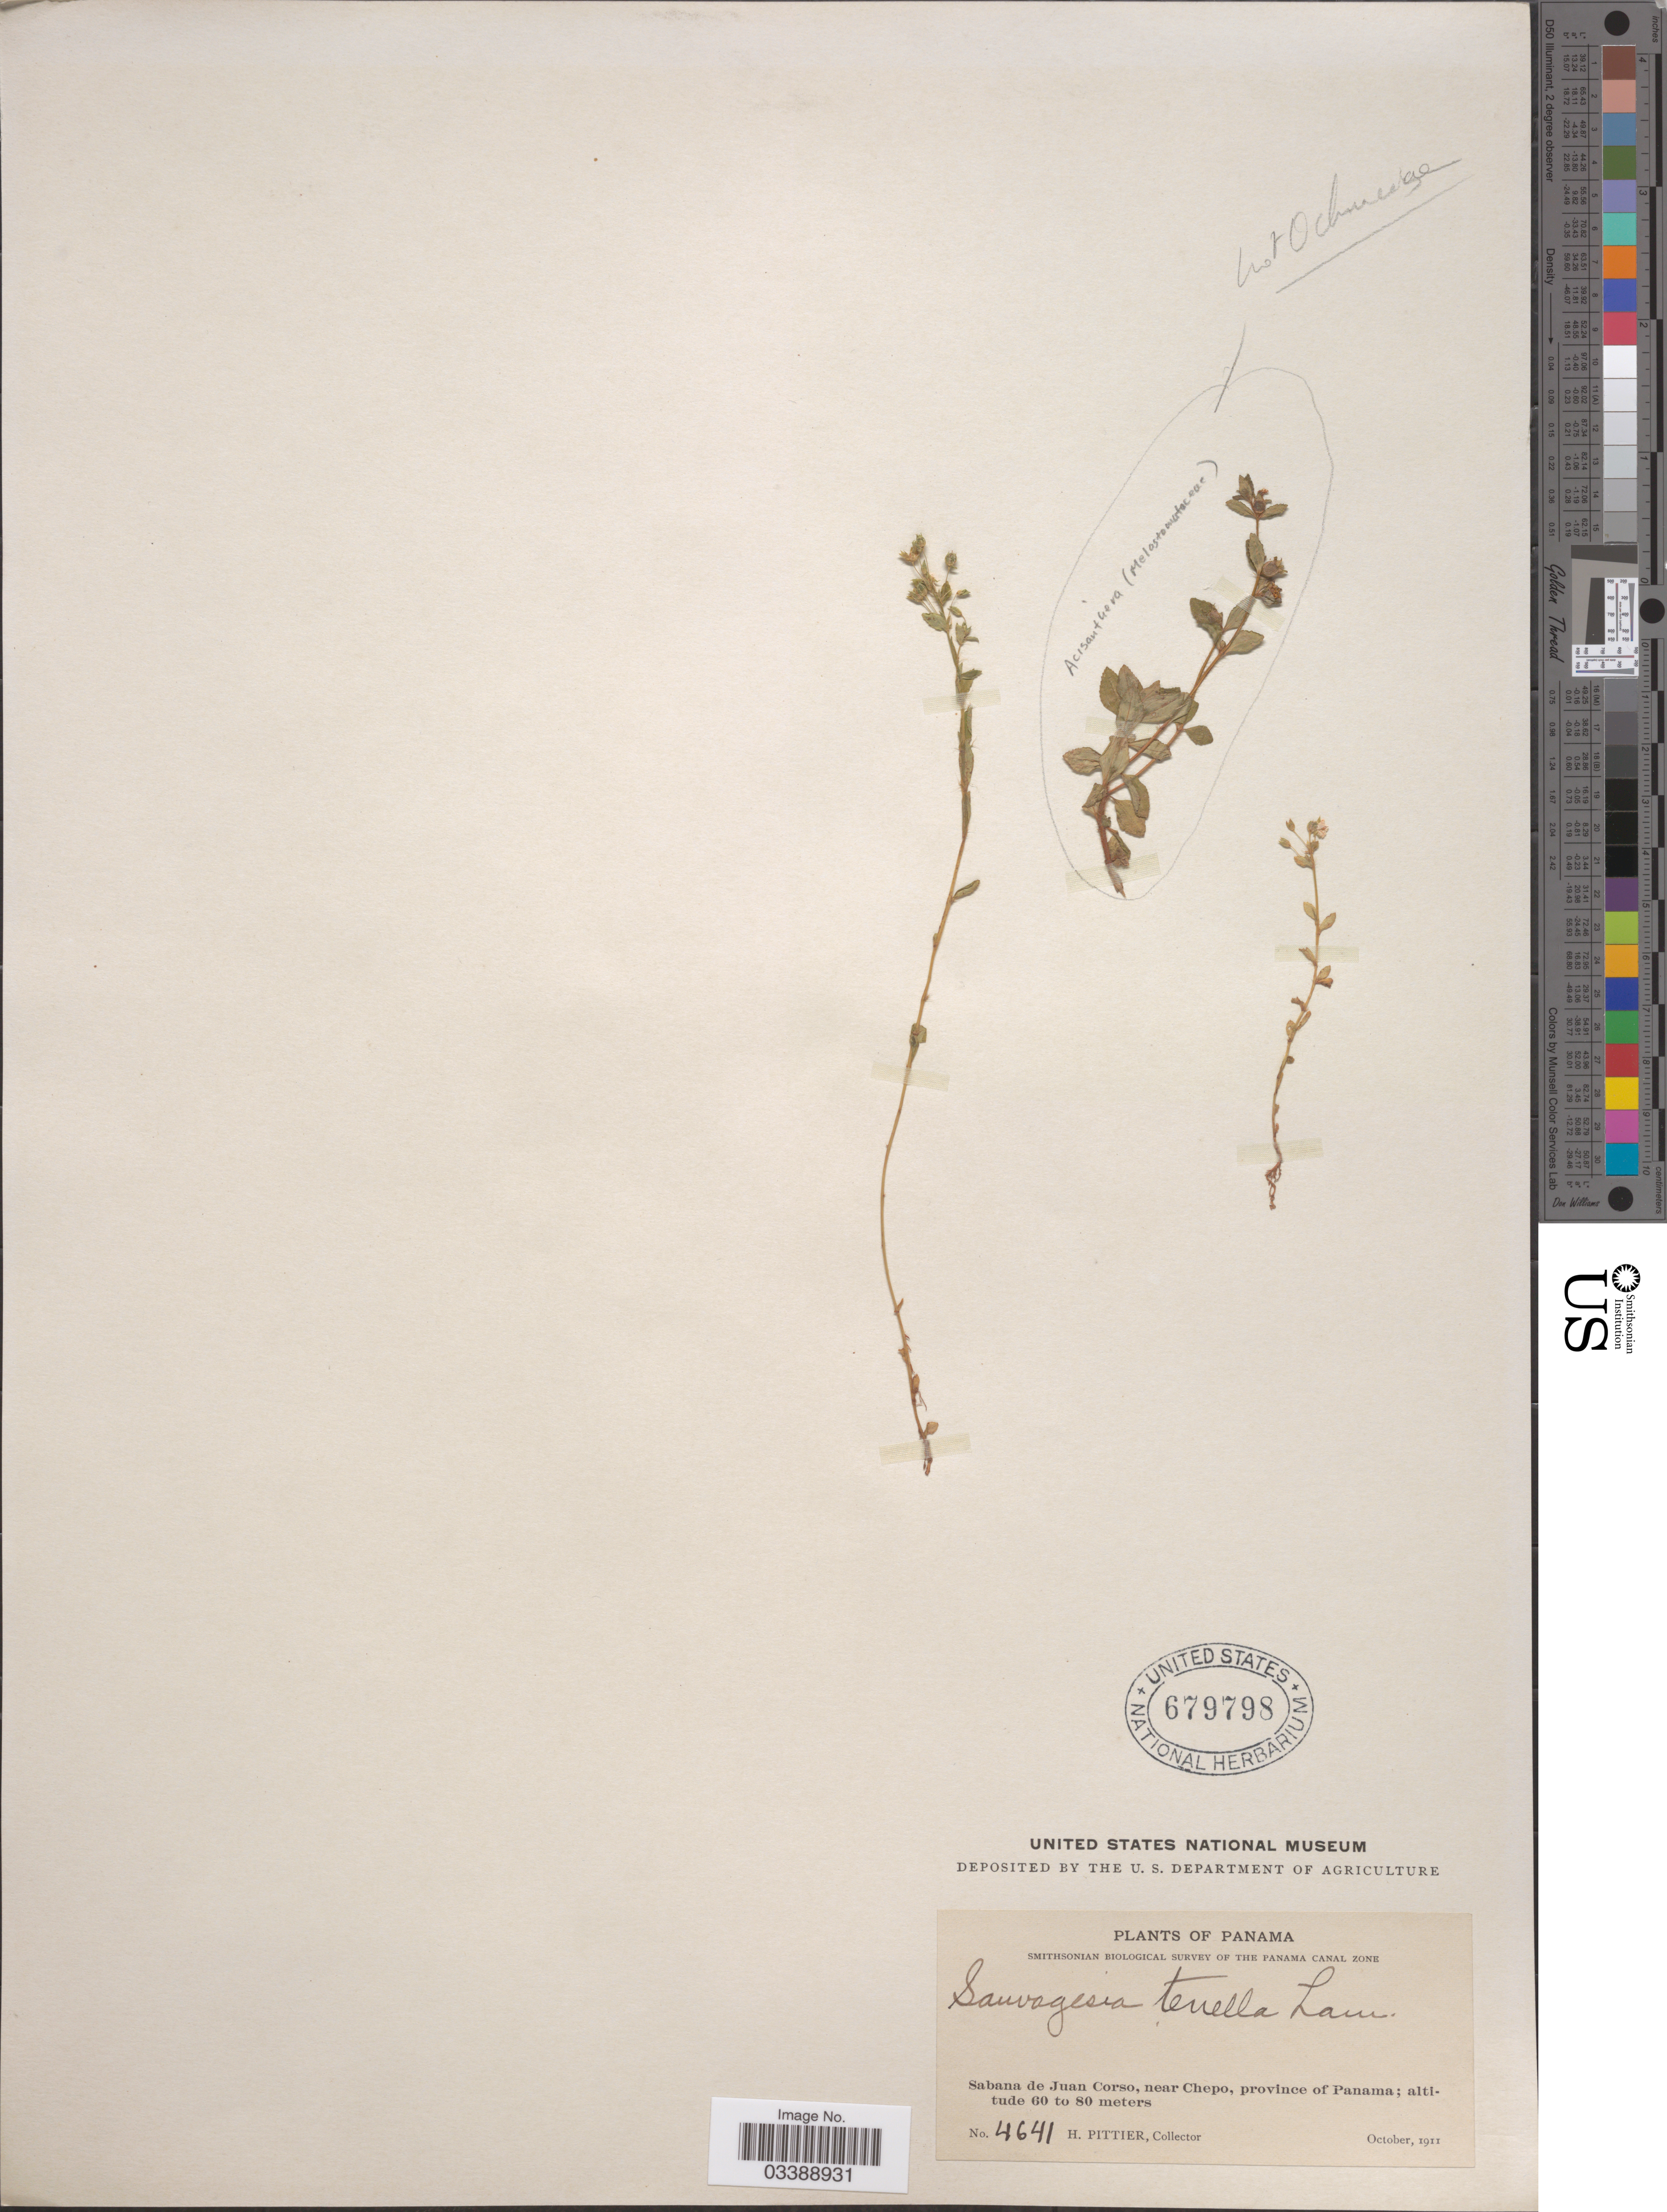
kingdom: Plantae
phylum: Tracheophyta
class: Magnoliopsida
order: Malpighiales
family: Ochnaceae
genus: Sauvagesia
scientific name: Sauvagesia tenella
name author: Lam.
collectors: H. F. Pittier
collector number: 4641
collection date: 1911-10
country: Panama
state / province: Panamá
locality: Sabana de Juan Corso, near Chepo.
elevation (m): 60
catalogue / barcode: US 679798